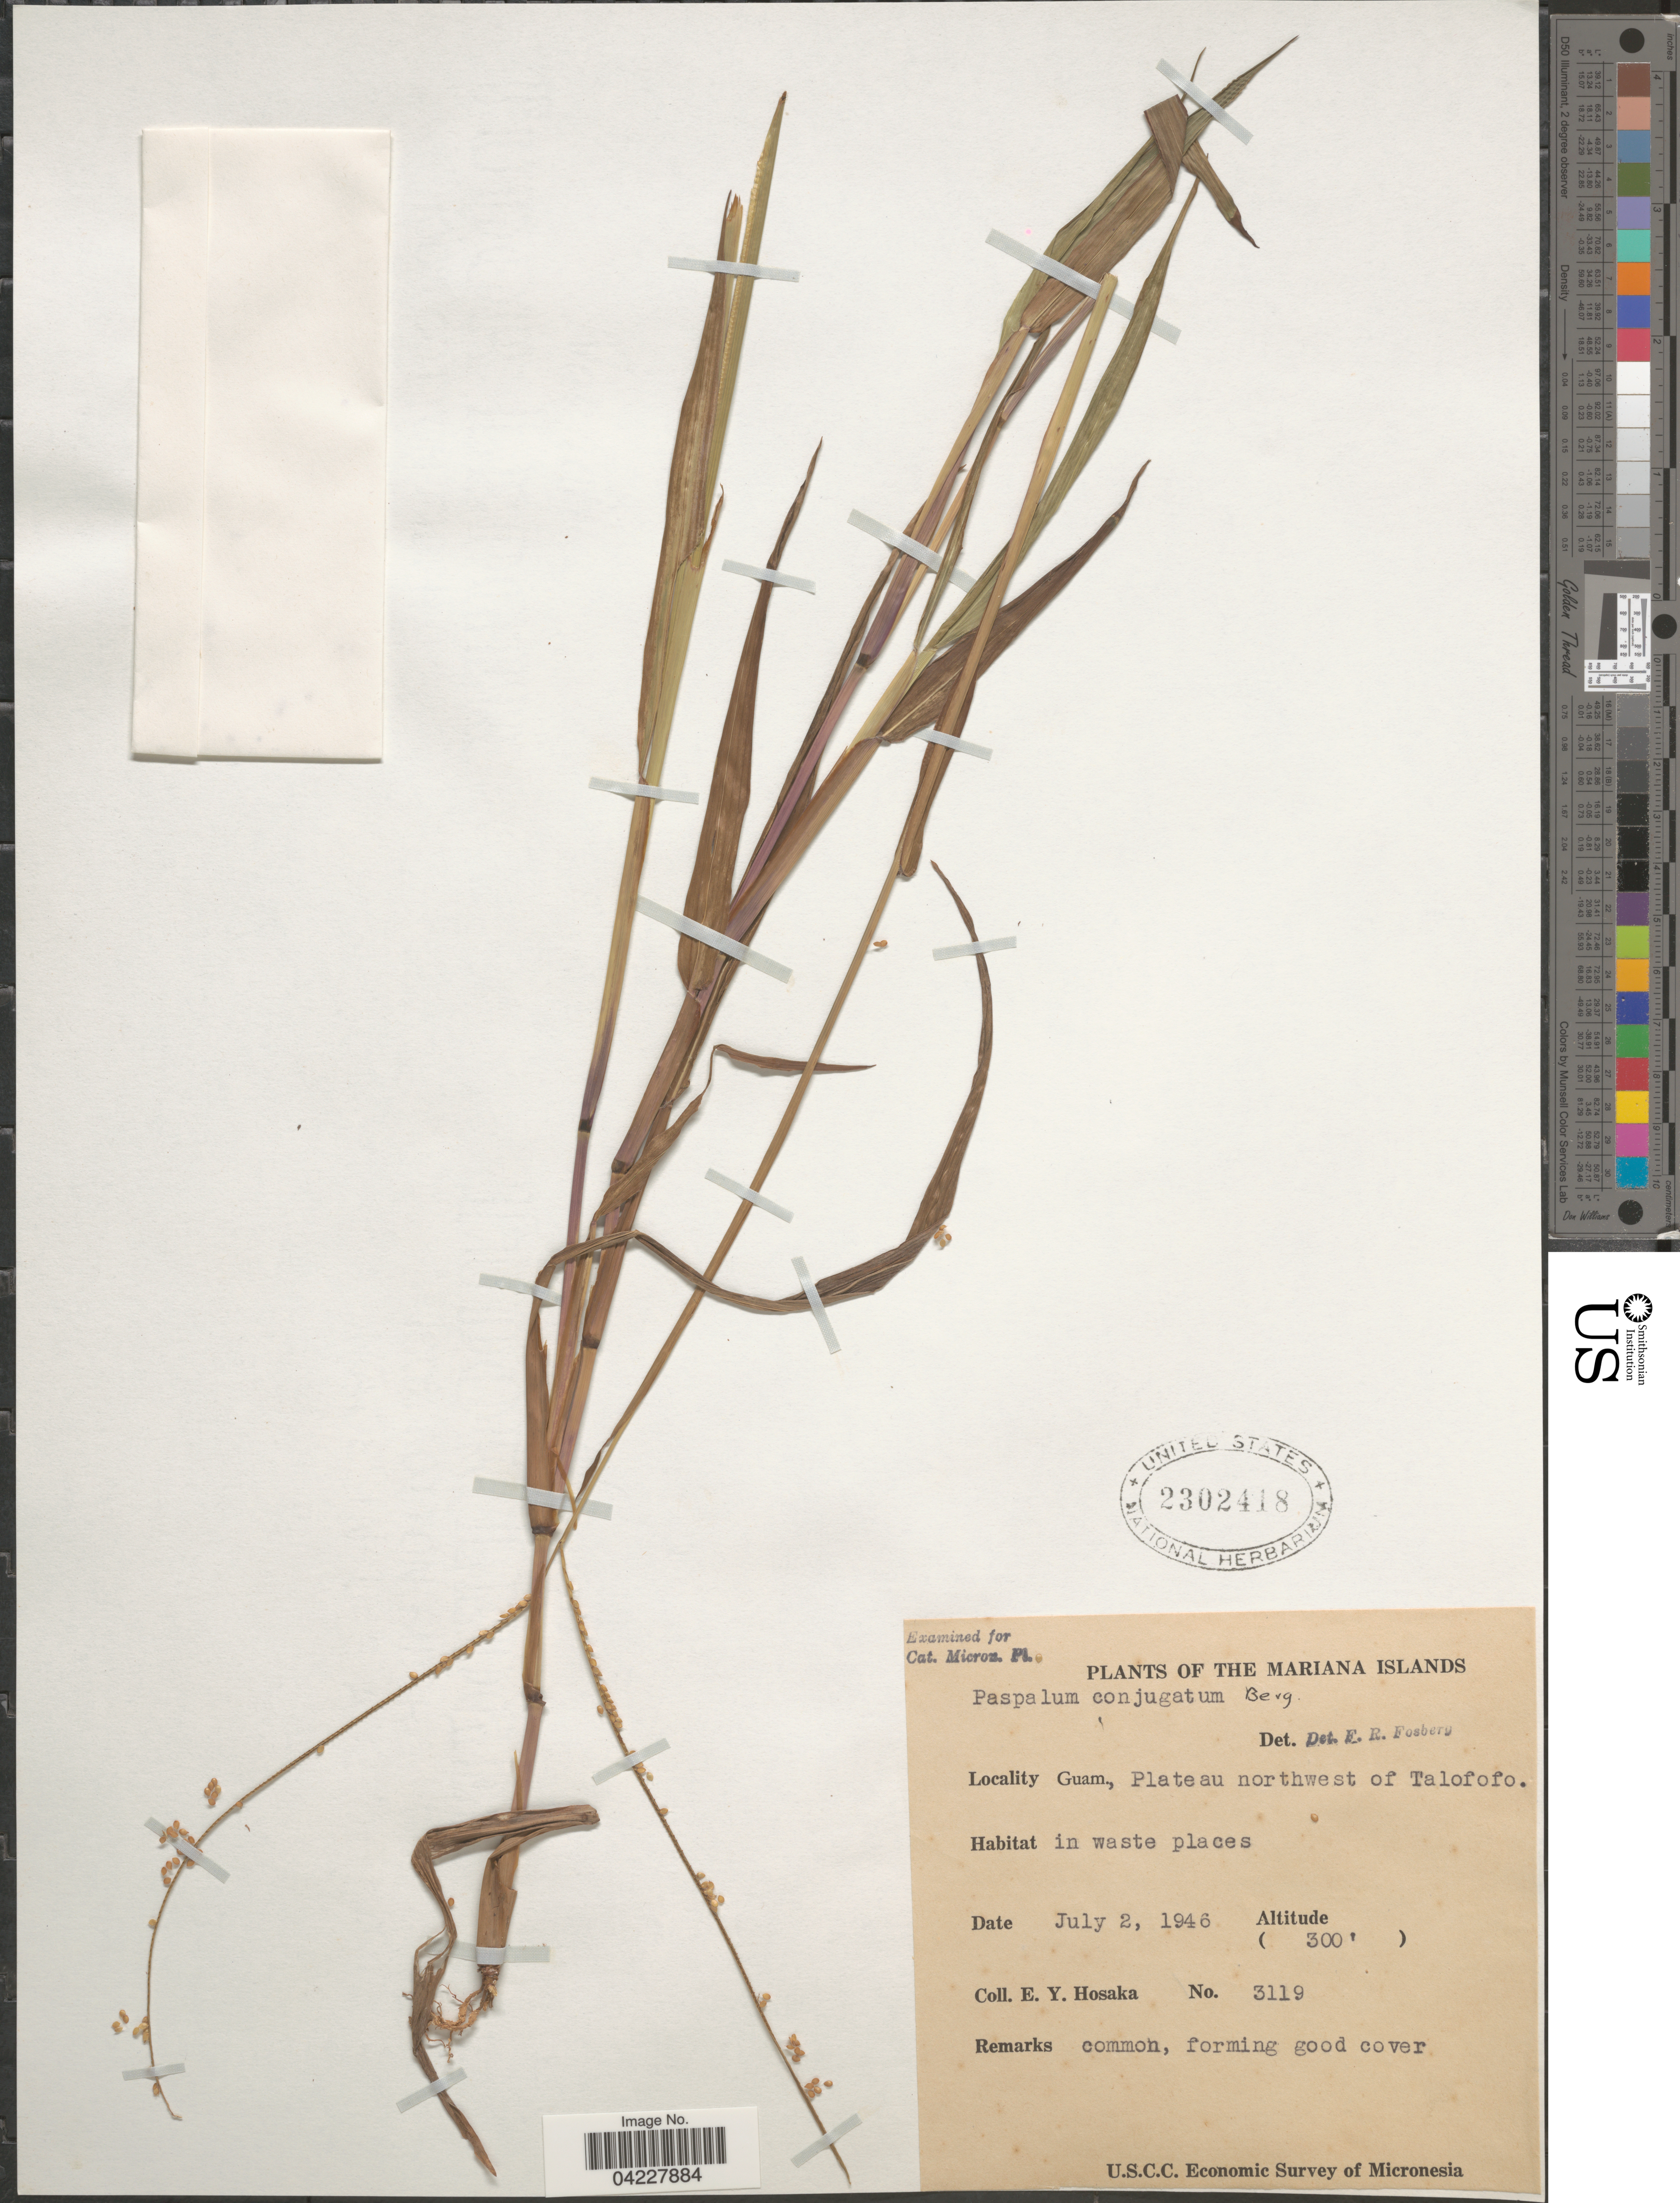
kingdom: Plantae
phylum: Tracheophyta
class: Liliopsida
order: Poales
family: Poaceae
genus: Paspalum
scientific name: Paspalum conjugatum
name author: P.J. Bergius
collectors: E. Y. Hosaka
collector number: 3119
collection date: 1946-07-02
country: Guam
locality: The Mariana Islands. Guam, Plateau northwest of Talofofo. U.S.C.C. Economic Survey of Micronesia.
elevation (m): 91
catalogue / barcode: US 2302418